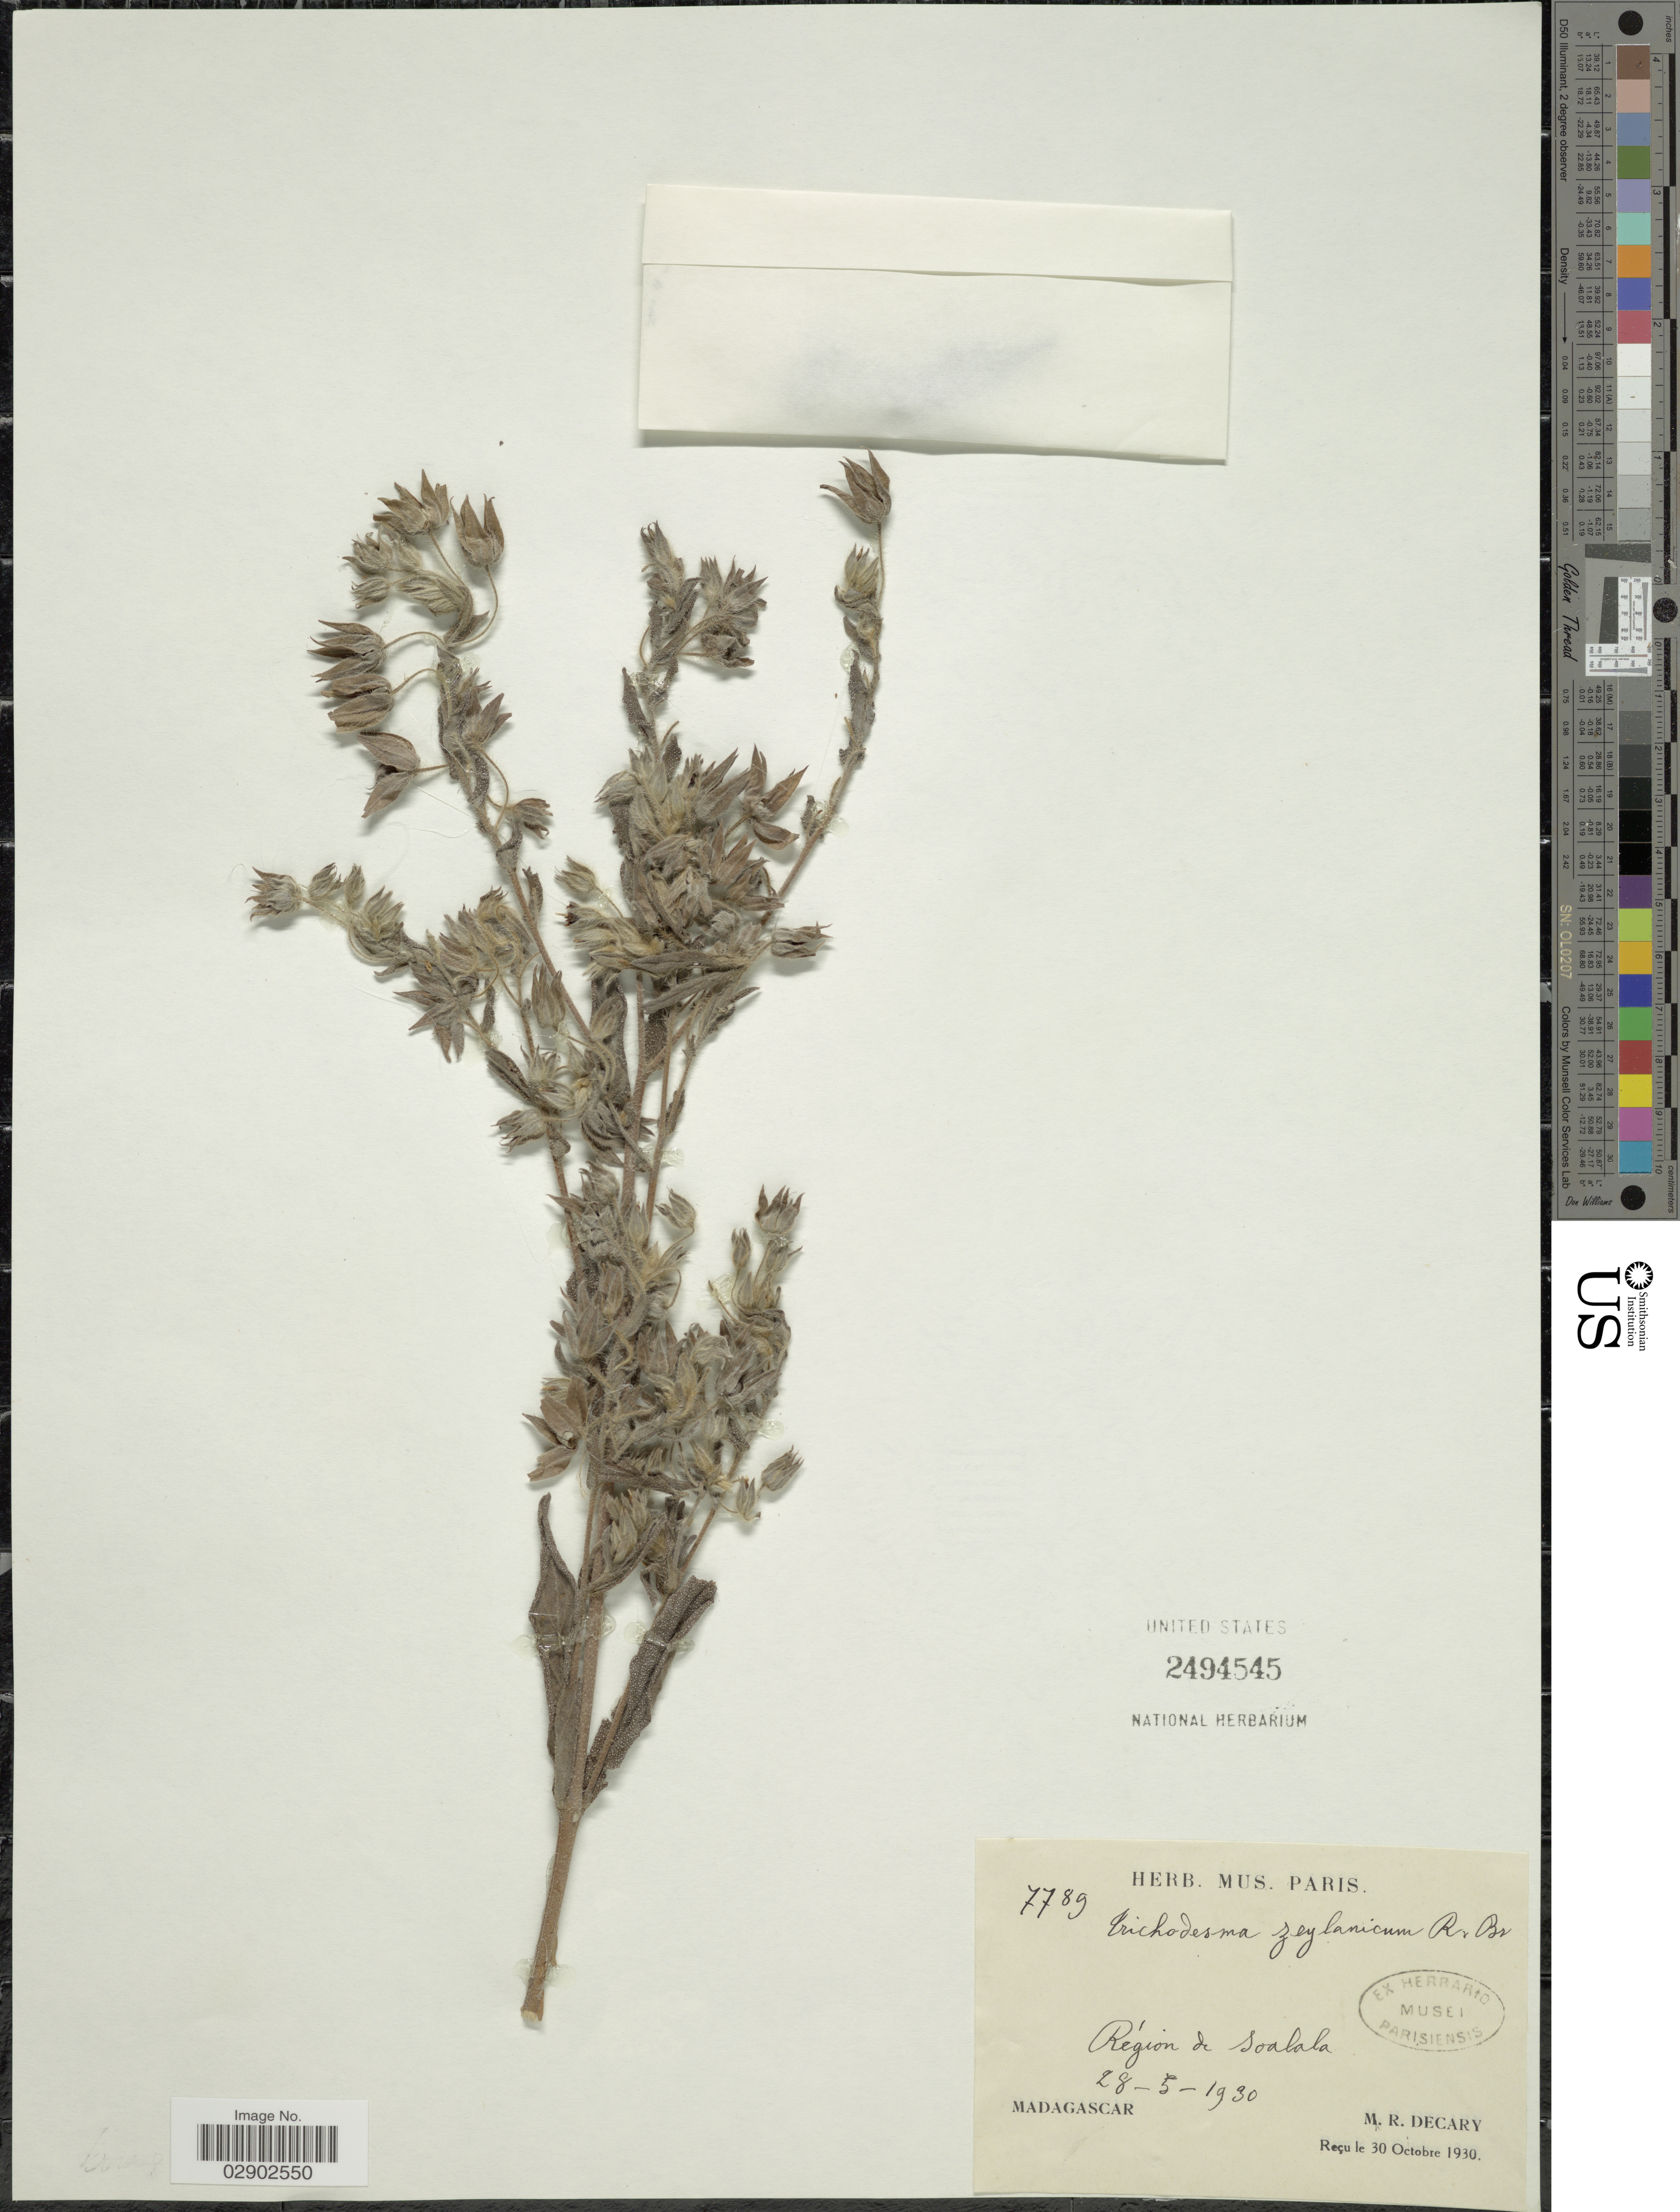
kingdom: Plantae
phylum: Tracheophyta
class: Magnoliopsida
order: Boraginales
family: Boraginaceae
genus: Trichodesma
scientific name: Trichodesma zeylanicum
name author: (Burm. f.) R. Br.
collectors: R. Decary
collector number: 7789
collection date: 1930-05-28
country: Madagascar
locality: Région de Soalala.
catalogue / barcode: US 2494545